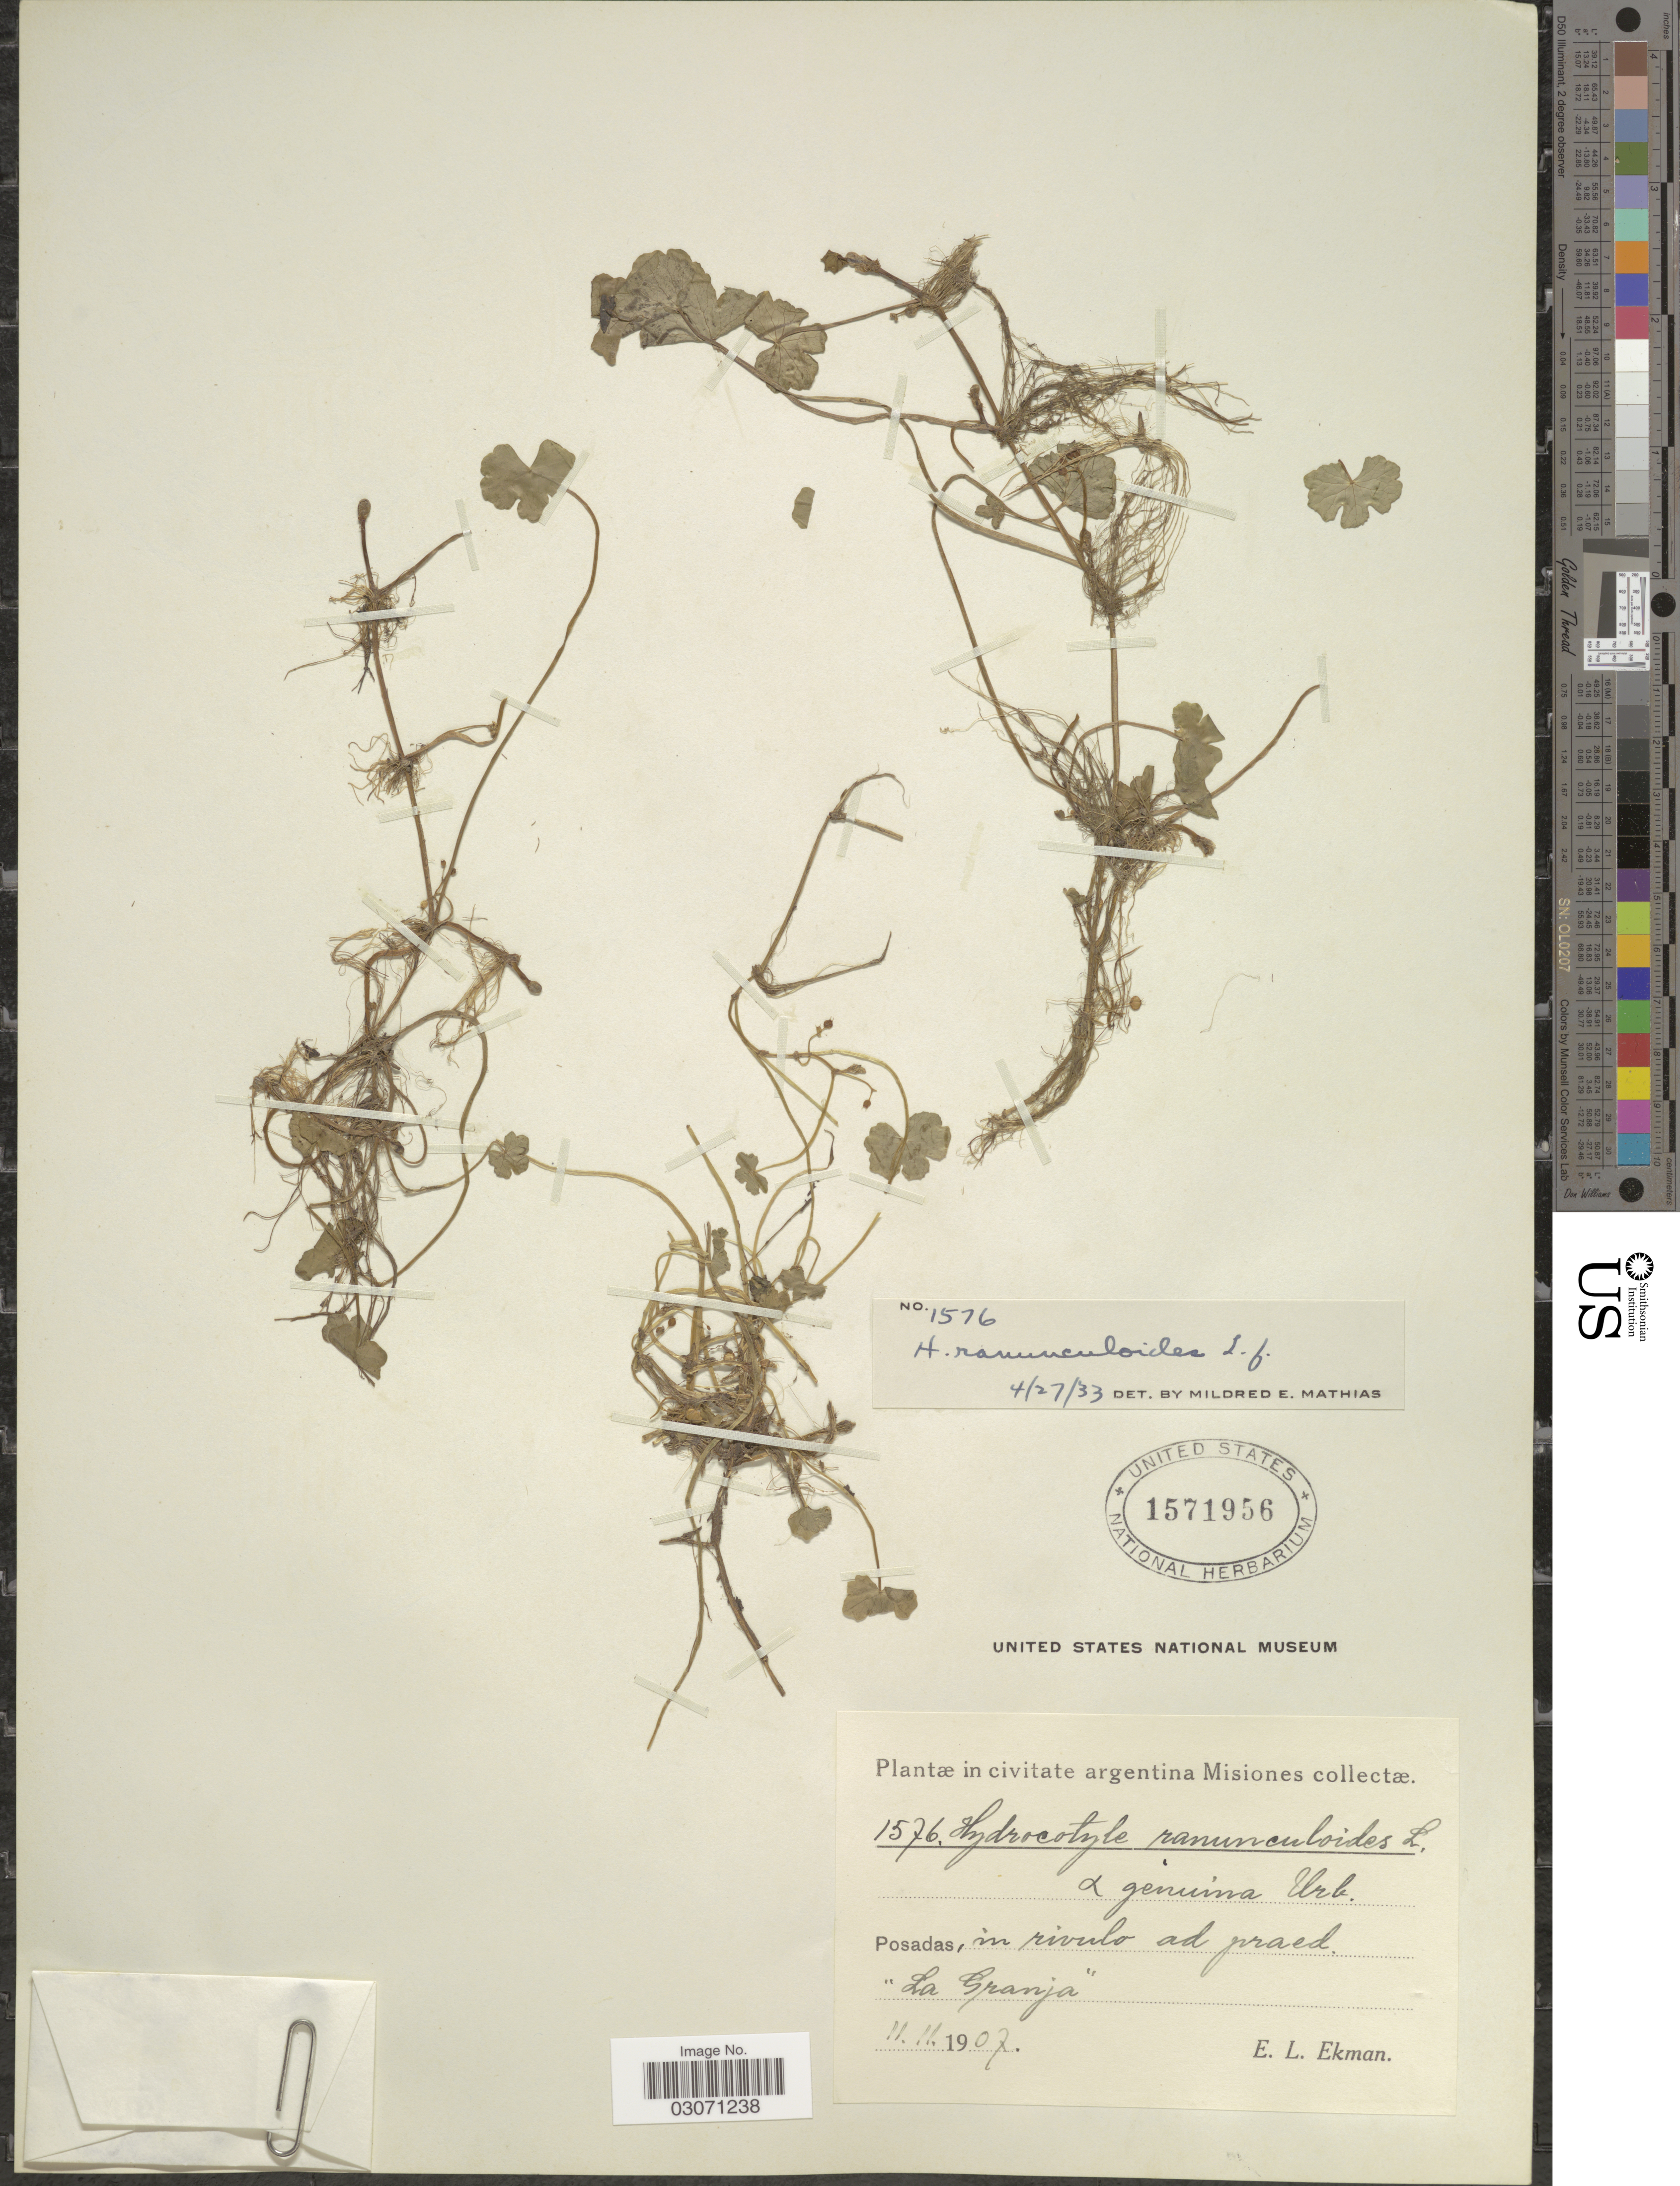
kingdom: Plantae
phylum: Tracheophyta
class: Magnoliopsida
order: Apiales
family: Araliaceae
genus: Hydrocotyle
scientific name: Hydrocotyle ranunculoides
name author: L. f.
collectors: E. L. Ekman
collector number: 1576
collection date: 1907-11-11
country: Argentina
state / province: Misiones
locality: Posadas, in rivulo ad praed. "La Granja".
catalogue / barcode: US 1571956